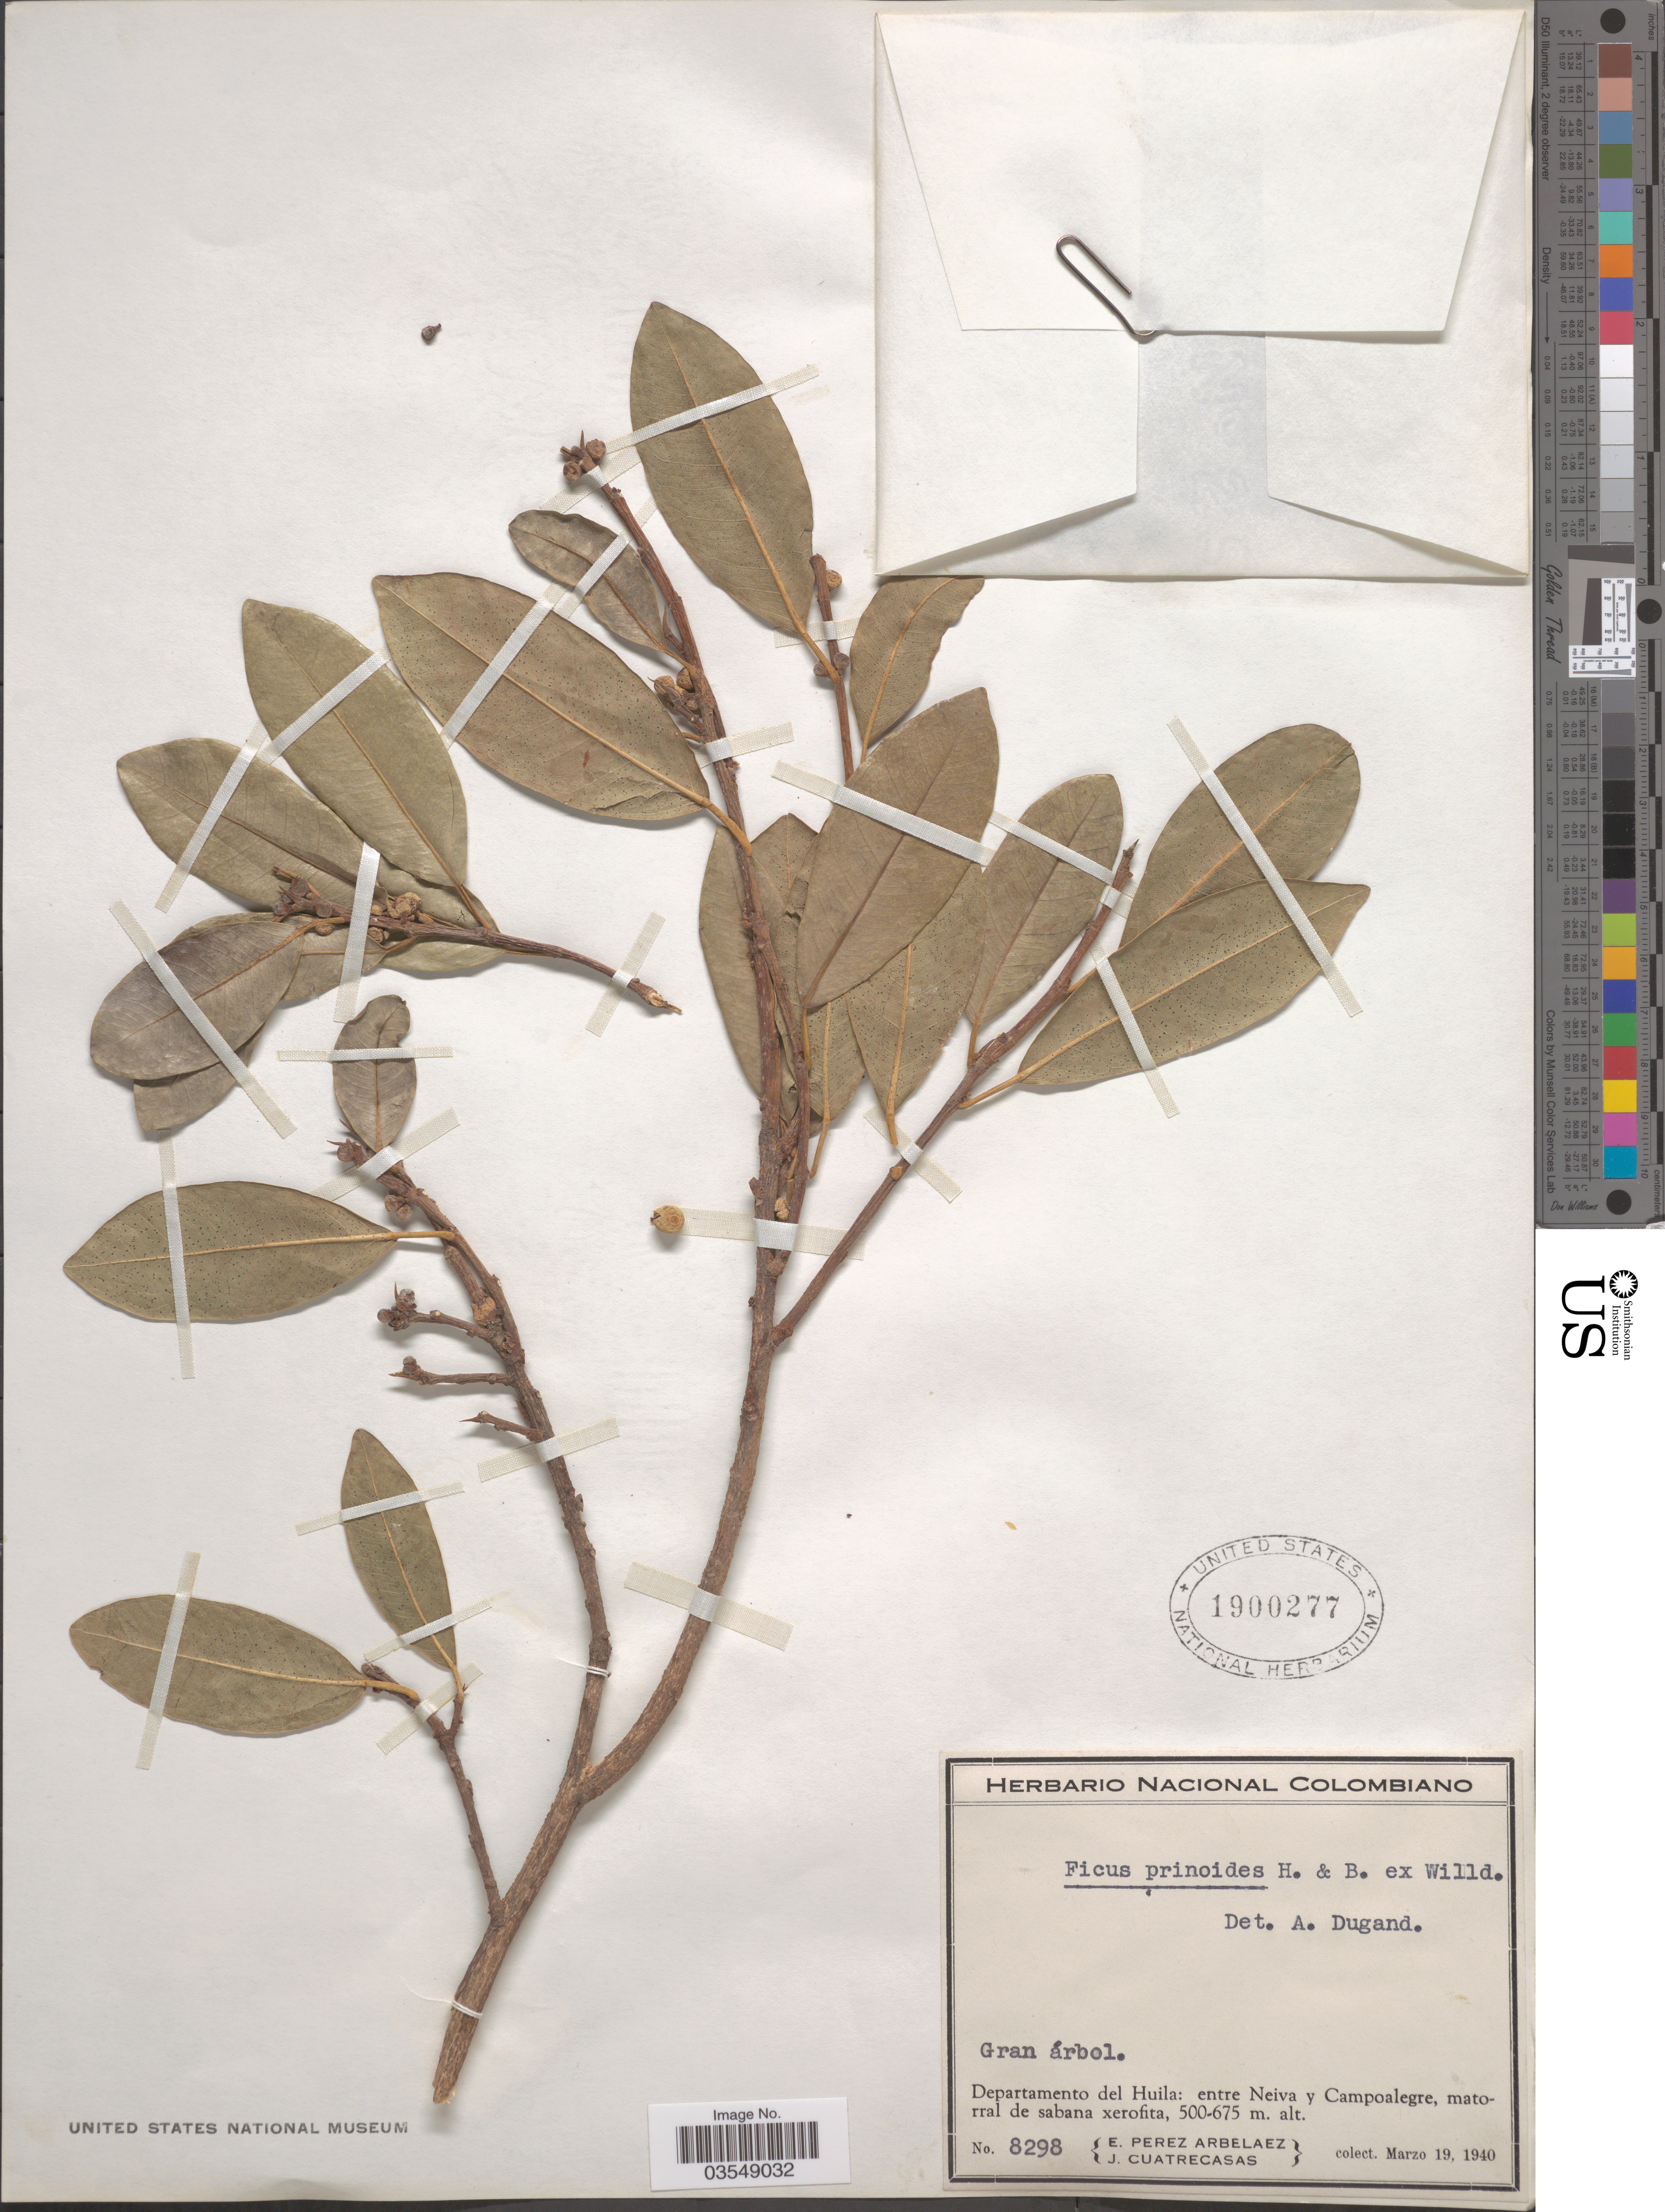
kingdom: Plantae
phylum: Tracheophyta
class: Magnoliopsida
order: Rosales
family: Moraceae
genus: Ficus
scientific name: Ficus pallida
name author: Vahl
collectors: E. Pérez Arbeláez & J. Cuatrecasas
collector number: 8298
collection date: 1940-03-19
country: Colombia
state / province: Huila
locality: Departamento del Huila: entre Neiva y Campoalegre.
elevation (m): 500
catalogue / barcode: US 1900277